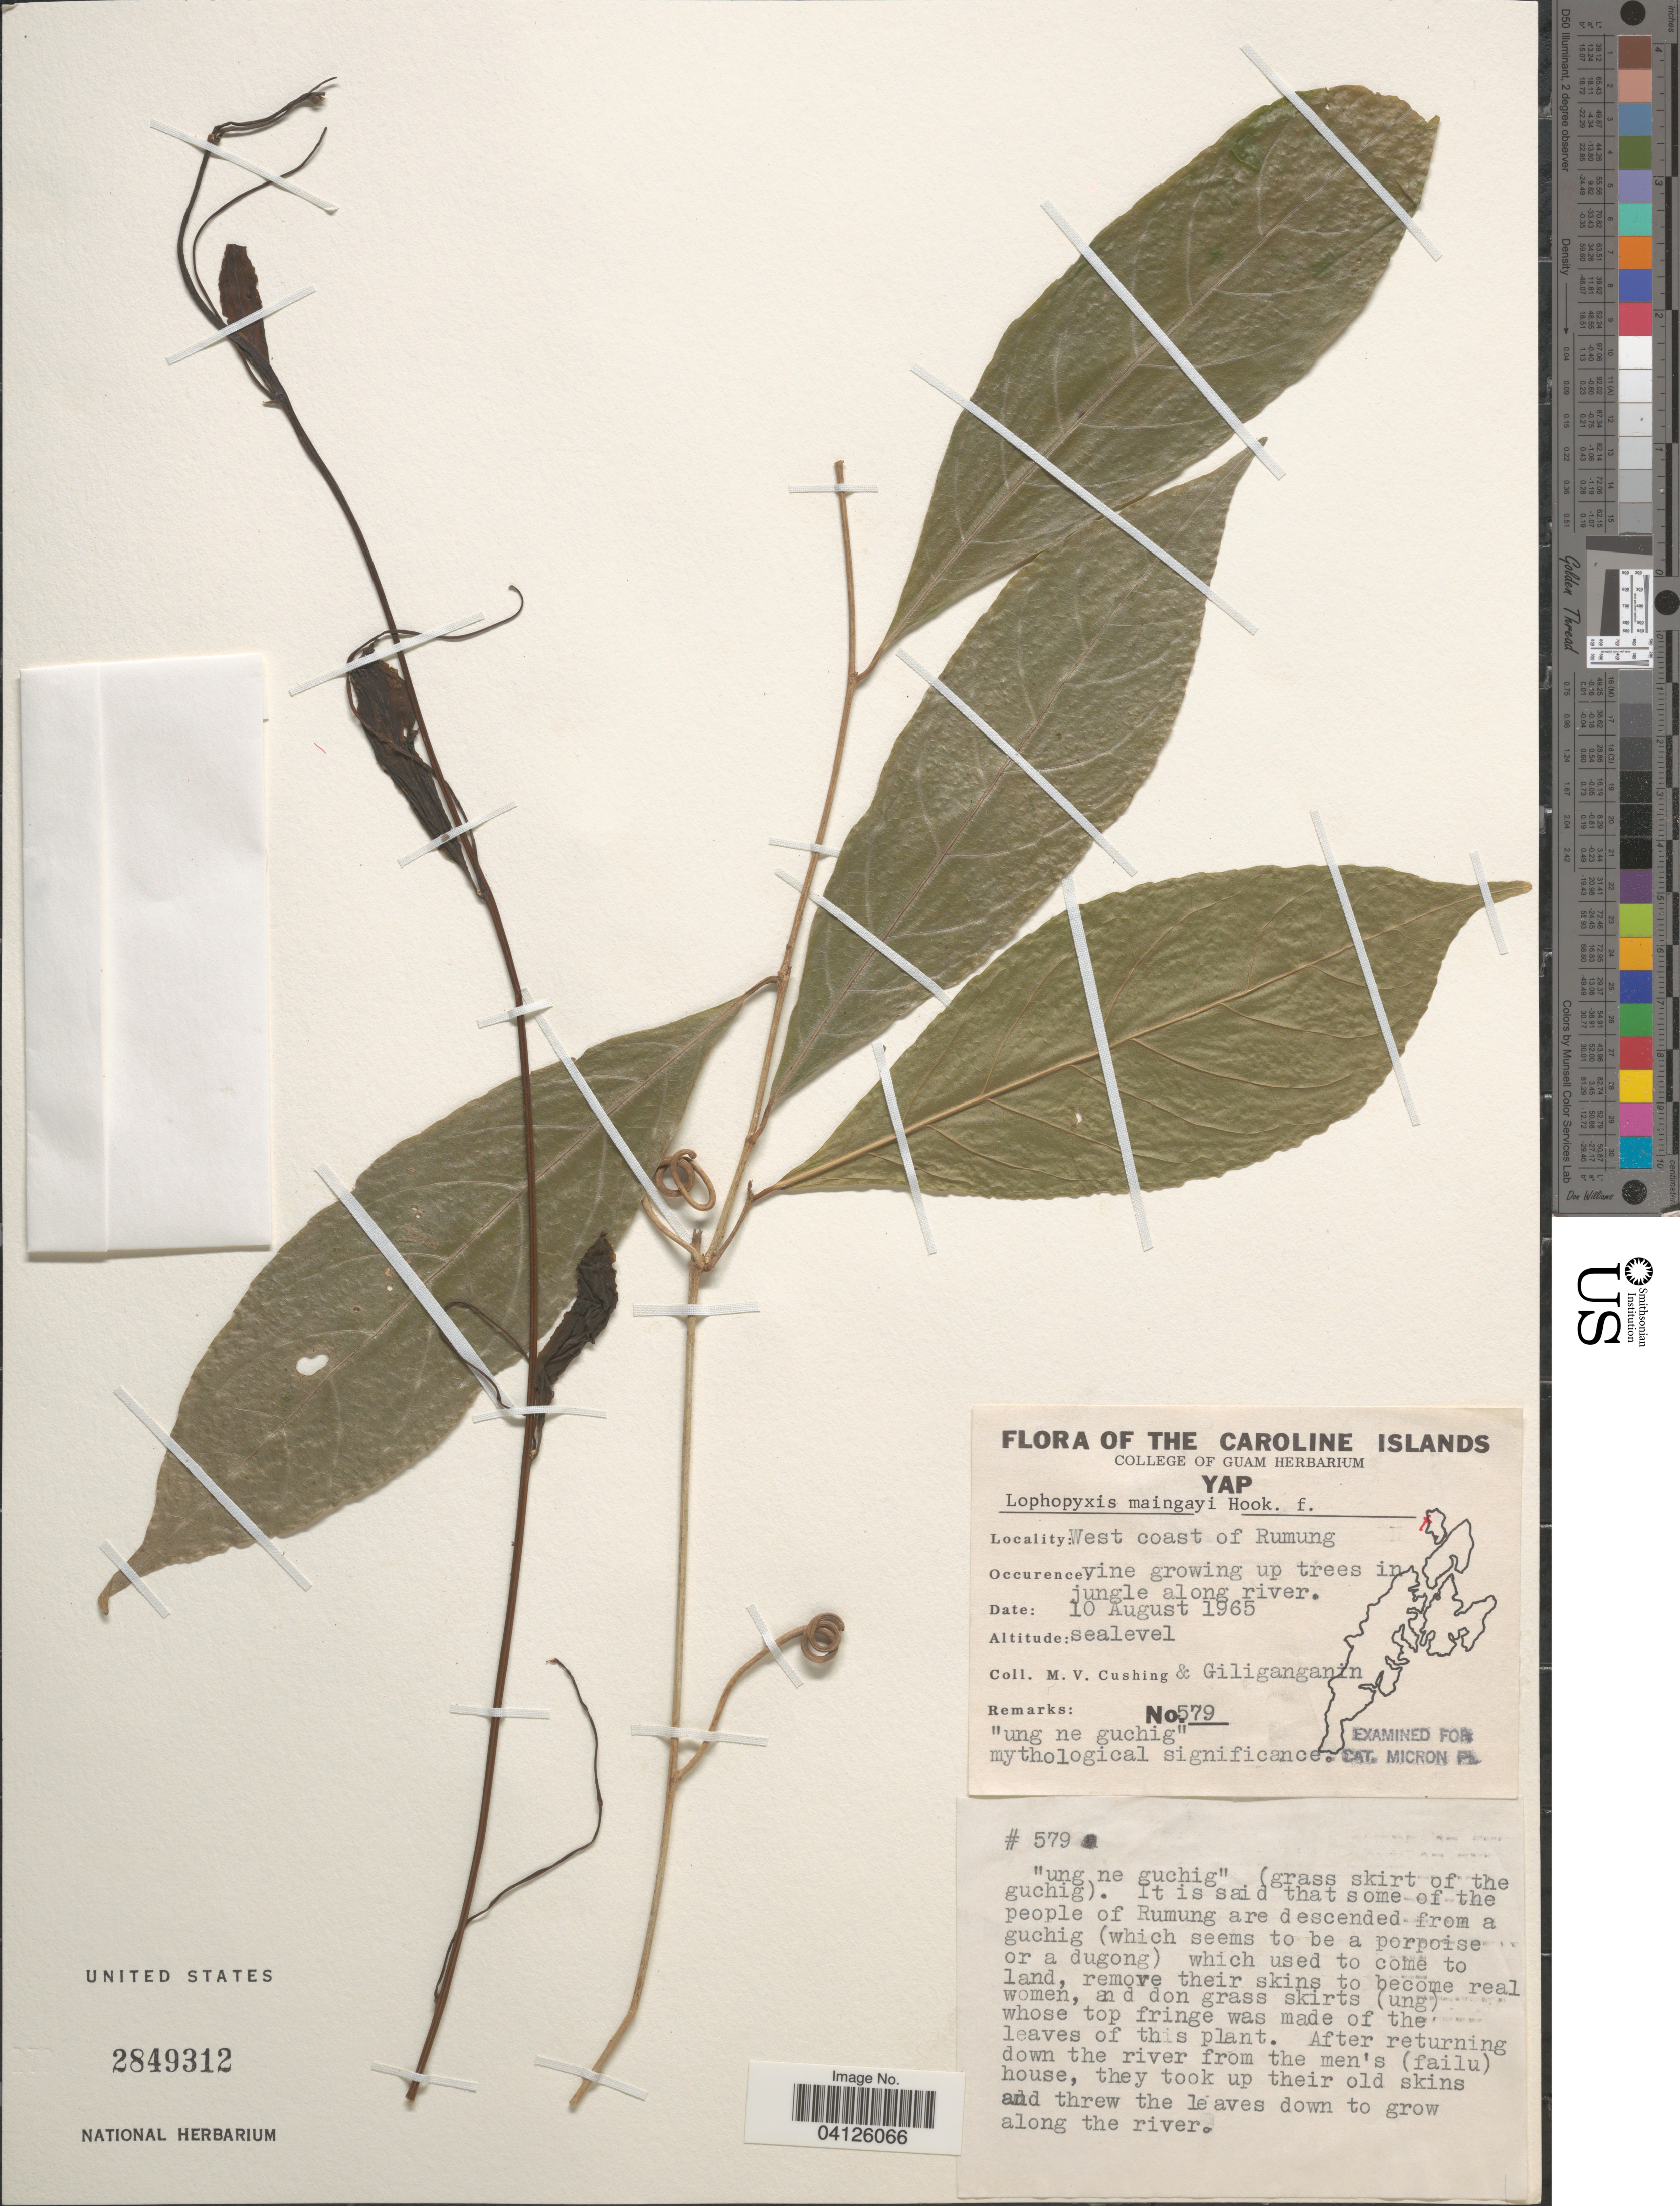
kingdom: Plantae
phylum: Tracheophyta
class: Magnoliopsida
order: Malpighiales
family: Lophopyxidaceae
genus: Lophopyxis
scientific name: Lophopyxis maingayi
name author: Hook. f.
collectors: M. V. Cushing & -. Giliganganin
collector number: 579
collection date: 1965-08-10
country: Micronesia, Federated States of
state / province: Yap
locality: The Caroline Islands. West coast of Rumung.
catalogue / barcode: US 2849312